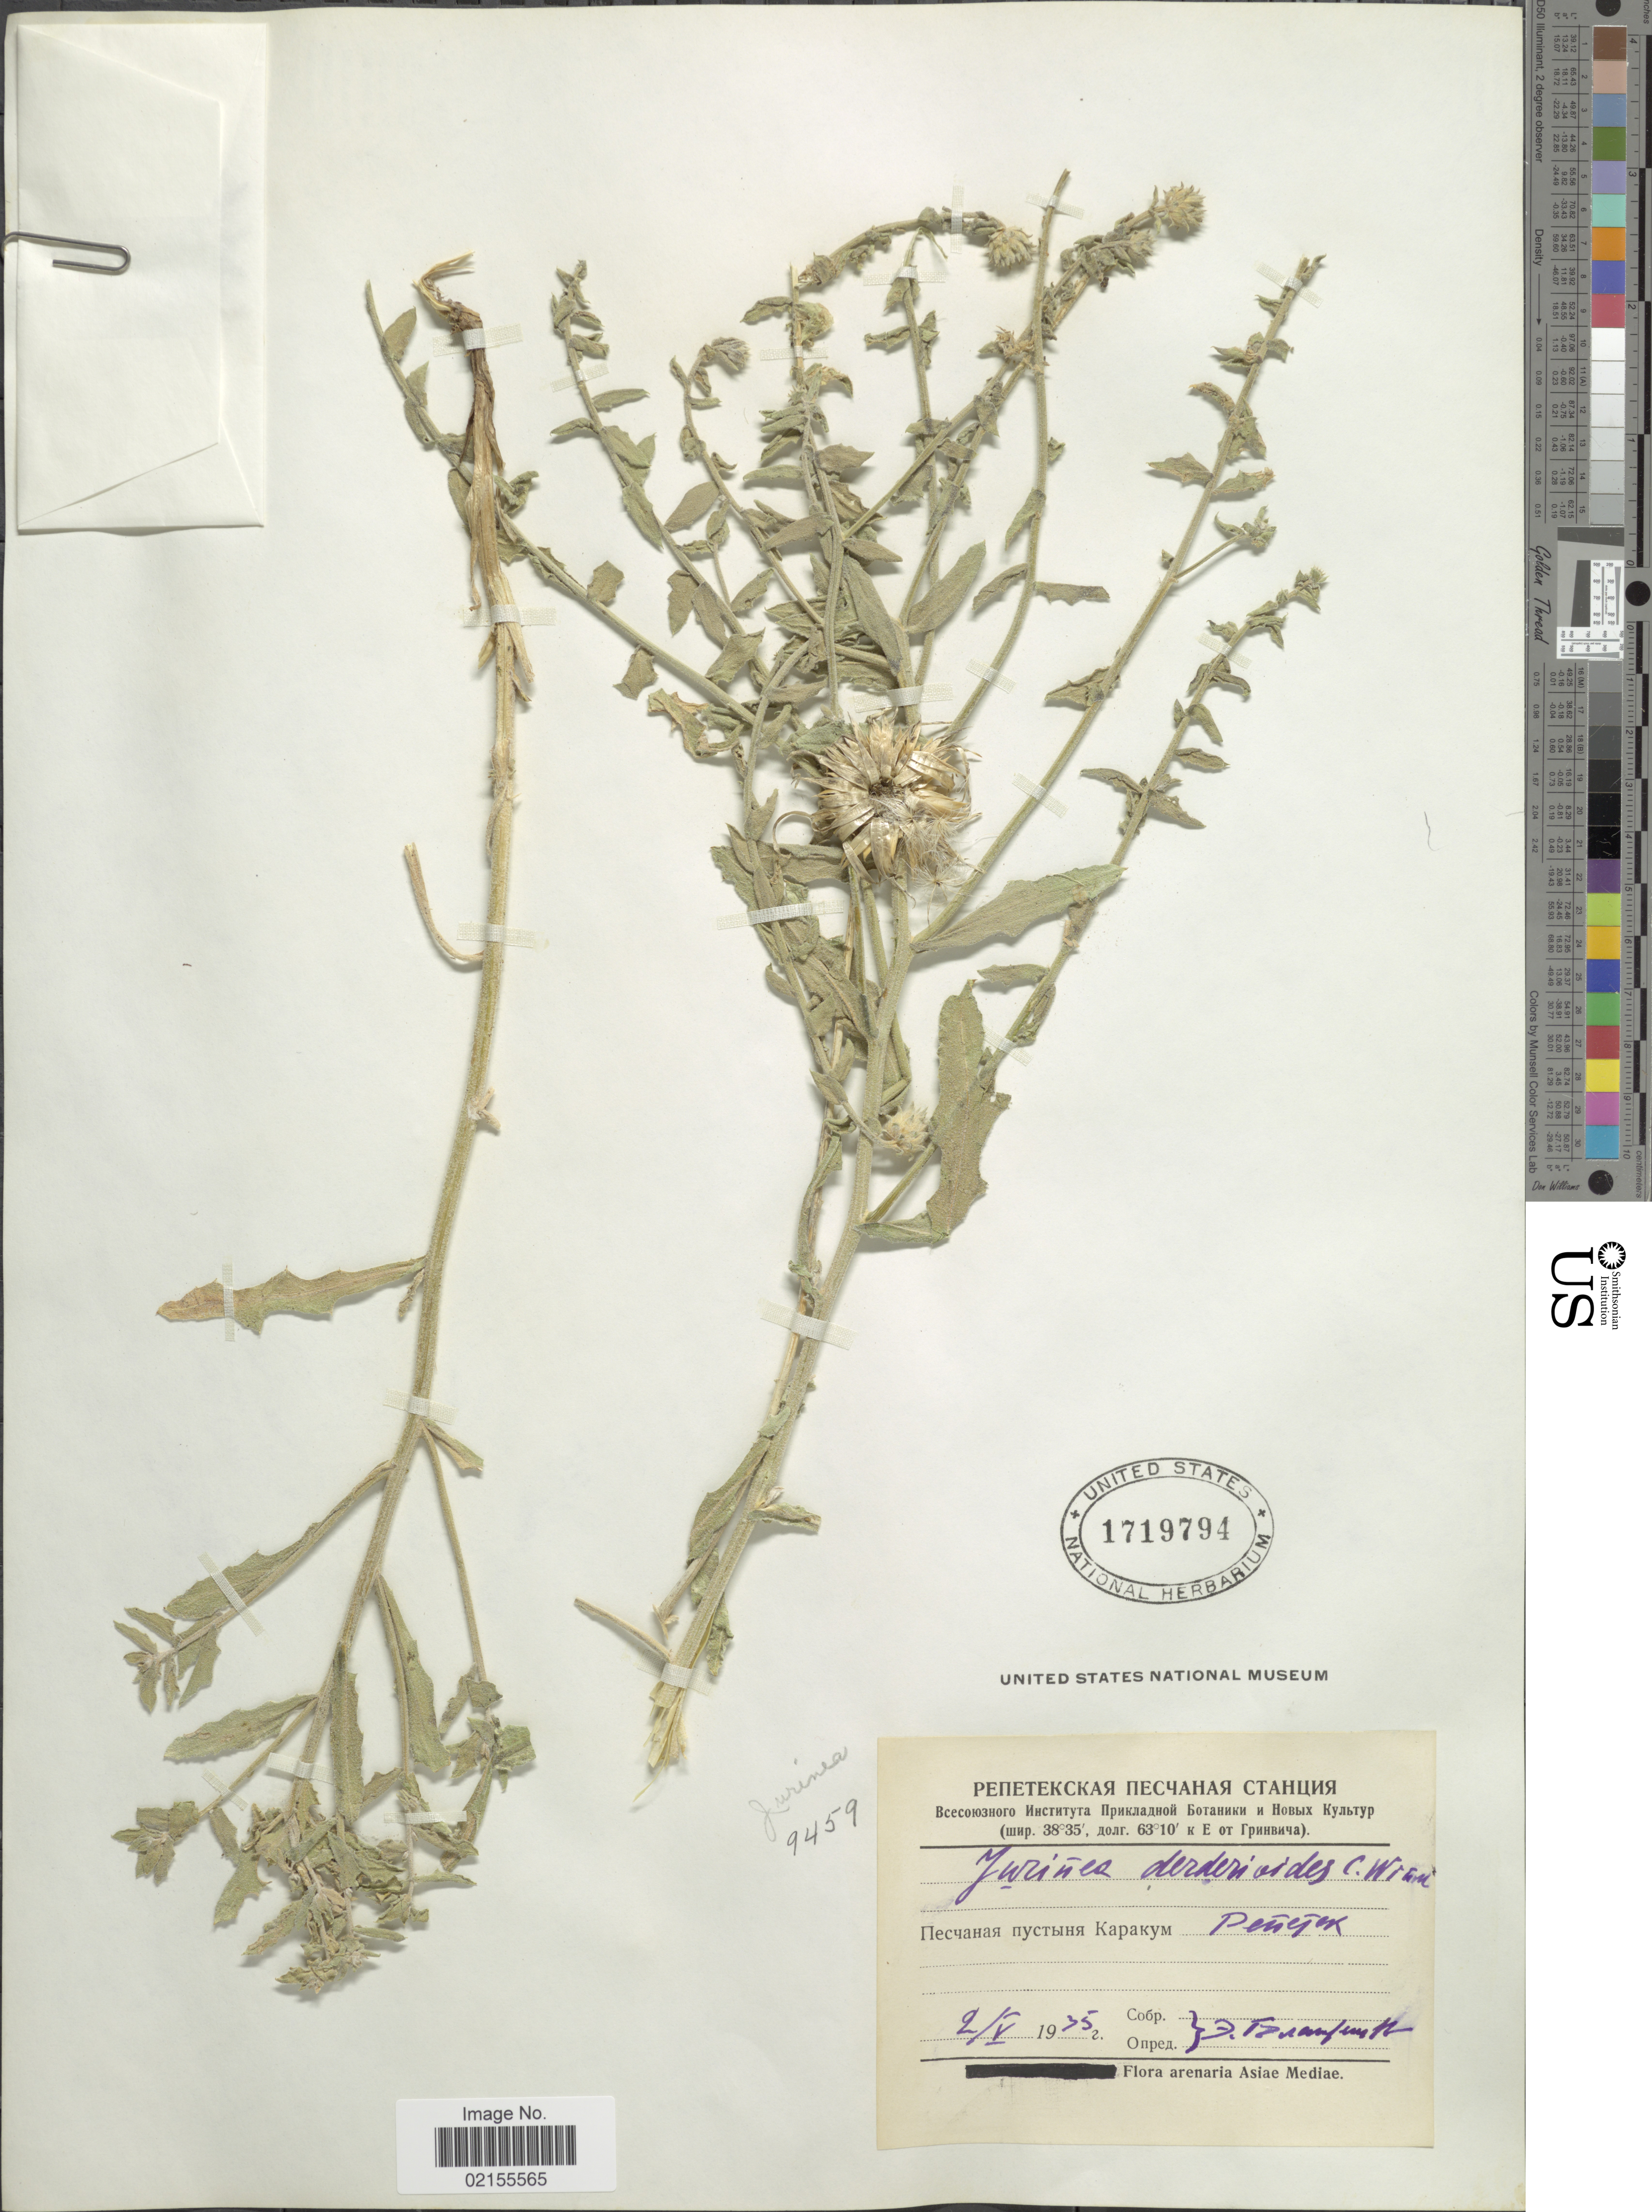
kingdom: Plantae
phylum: Tracheophyta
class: Magnoliopsida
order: Asterales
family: Asteraceae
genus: Jurinea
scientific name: Jurinea derderioides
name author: C. Winkl.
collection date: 1975-05-02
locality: [interpreted], arenaria Asiae Media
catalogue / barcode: US 1719794